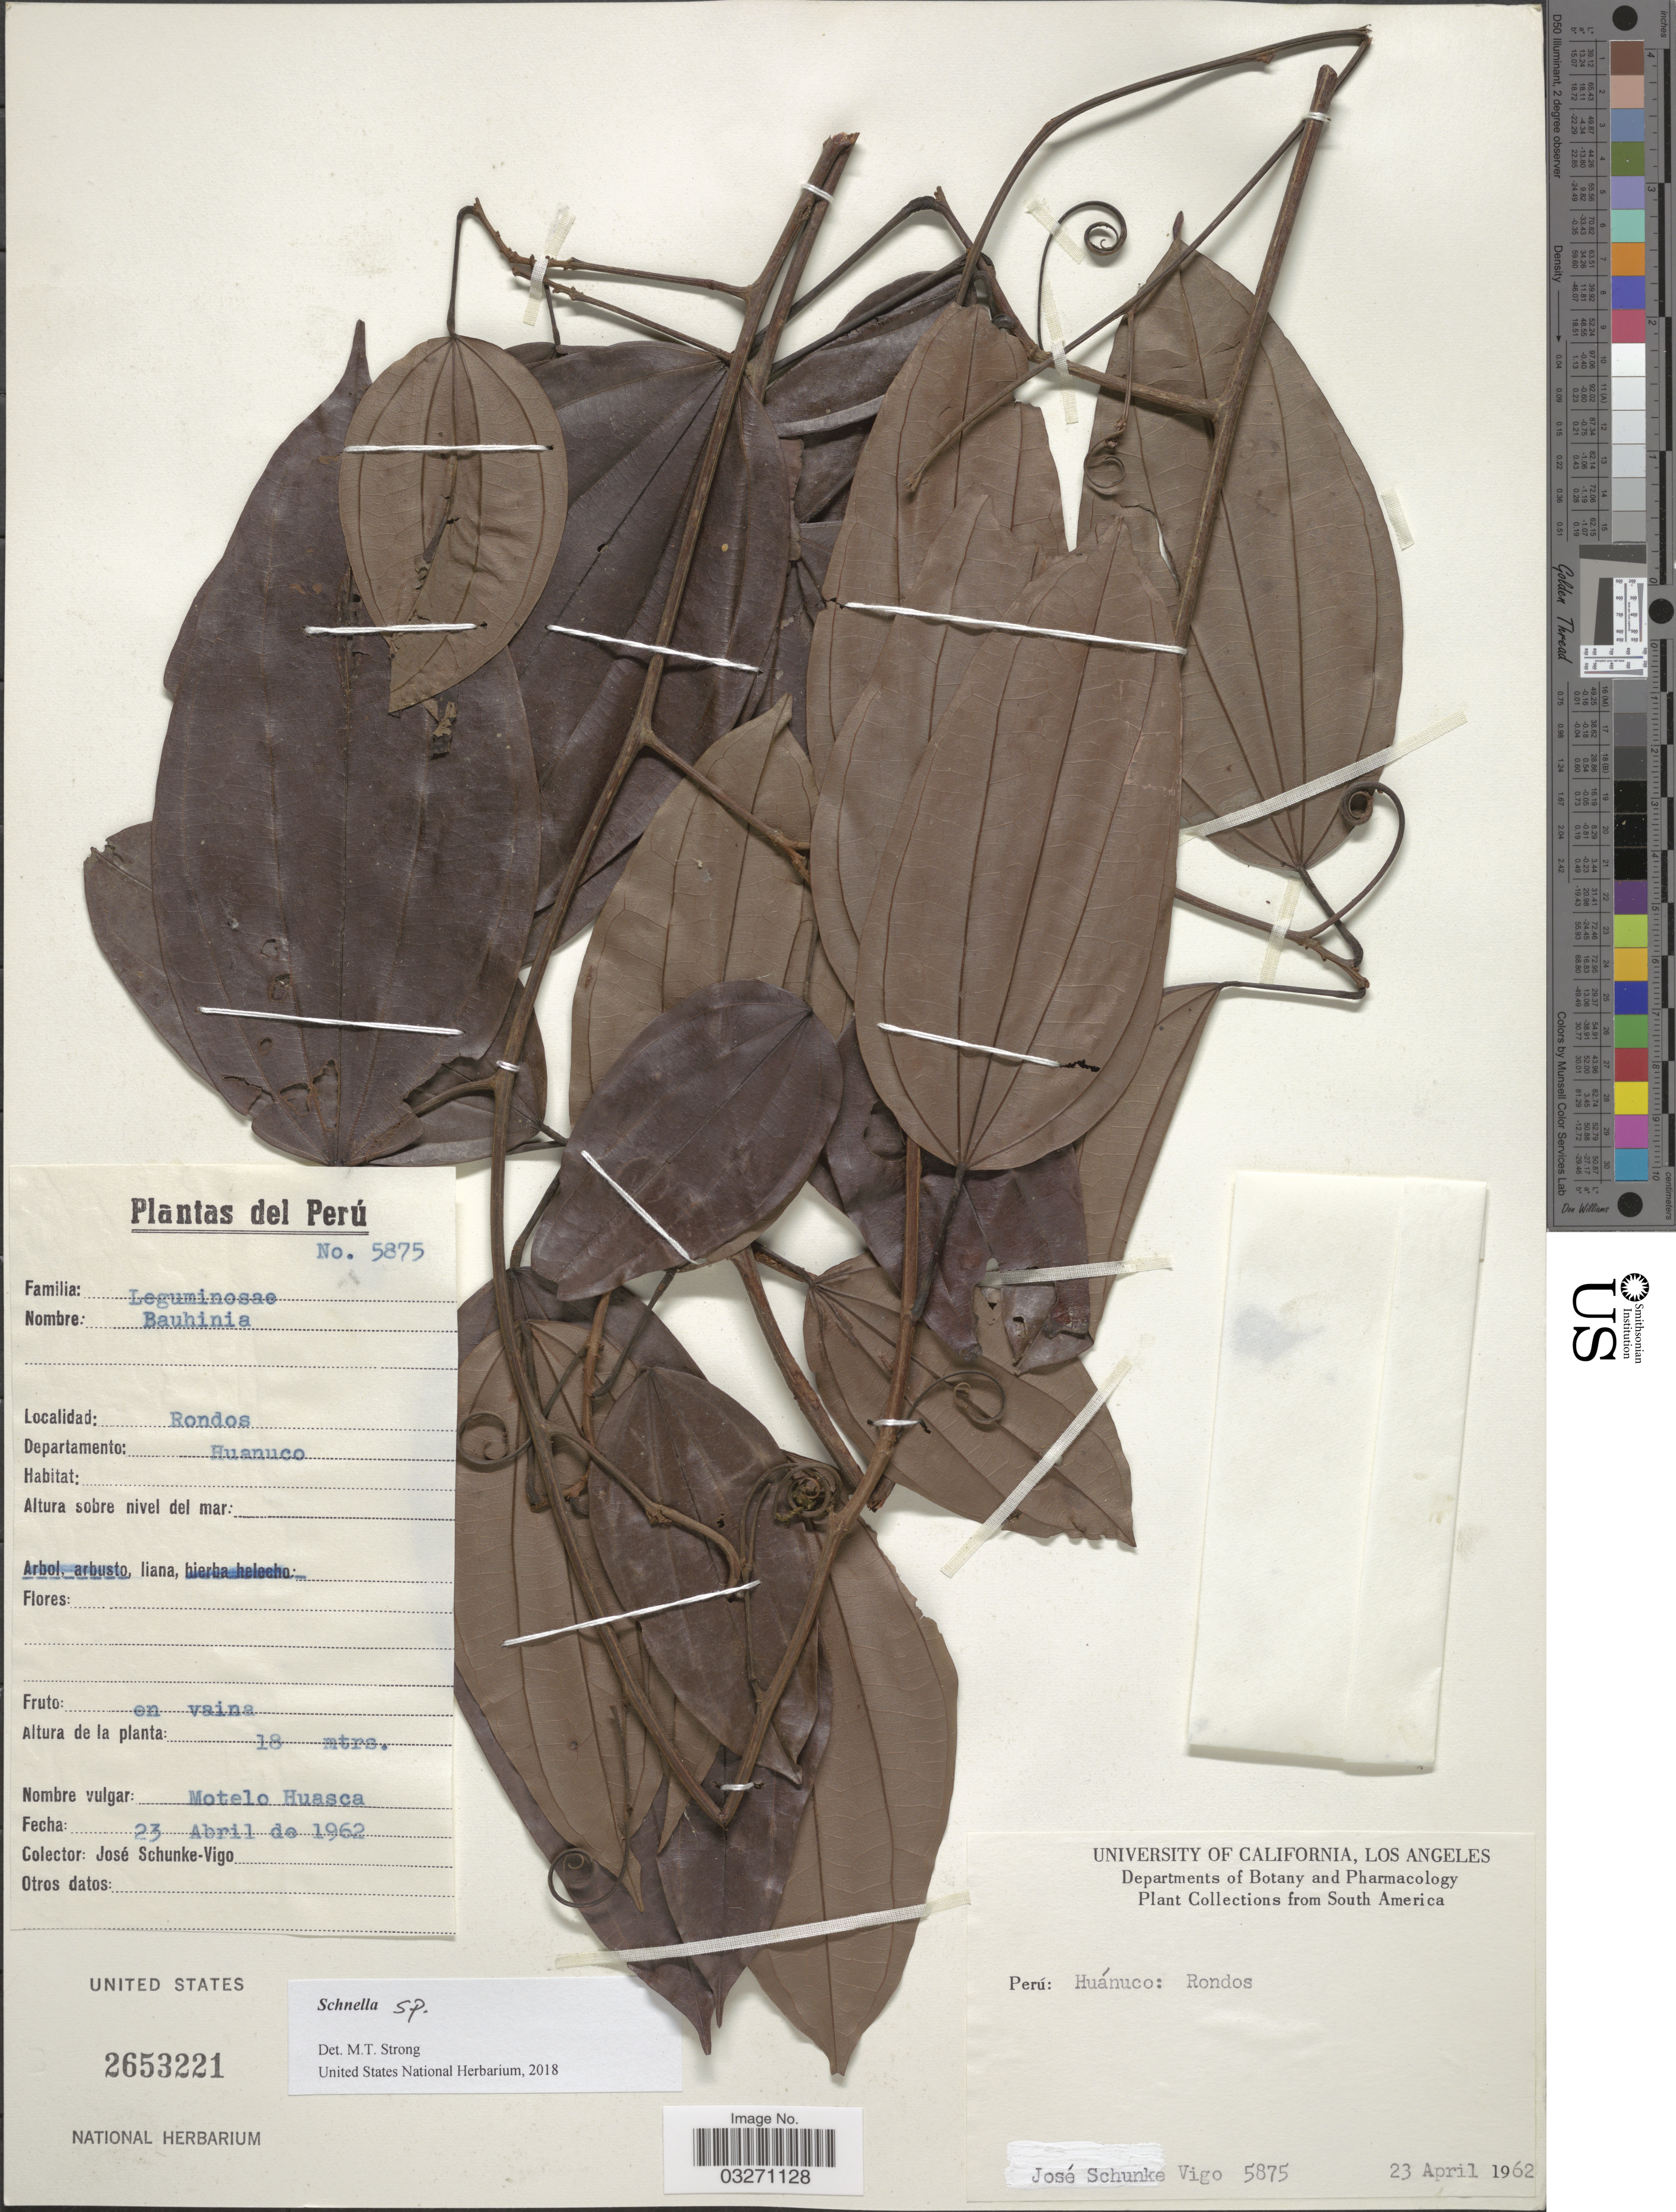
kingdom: Plantae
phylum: Tracheophyta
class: Magnoliopsida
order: Fabales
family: Fabaceae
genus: Schnella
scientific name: Schnella sp.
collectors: J. Schunke Vigo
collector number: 5875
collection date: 1962-04-23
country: Peru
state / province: Huánuco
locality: Rondos, Departamento: Huanuco.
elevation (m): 18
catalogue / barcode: US 2653221